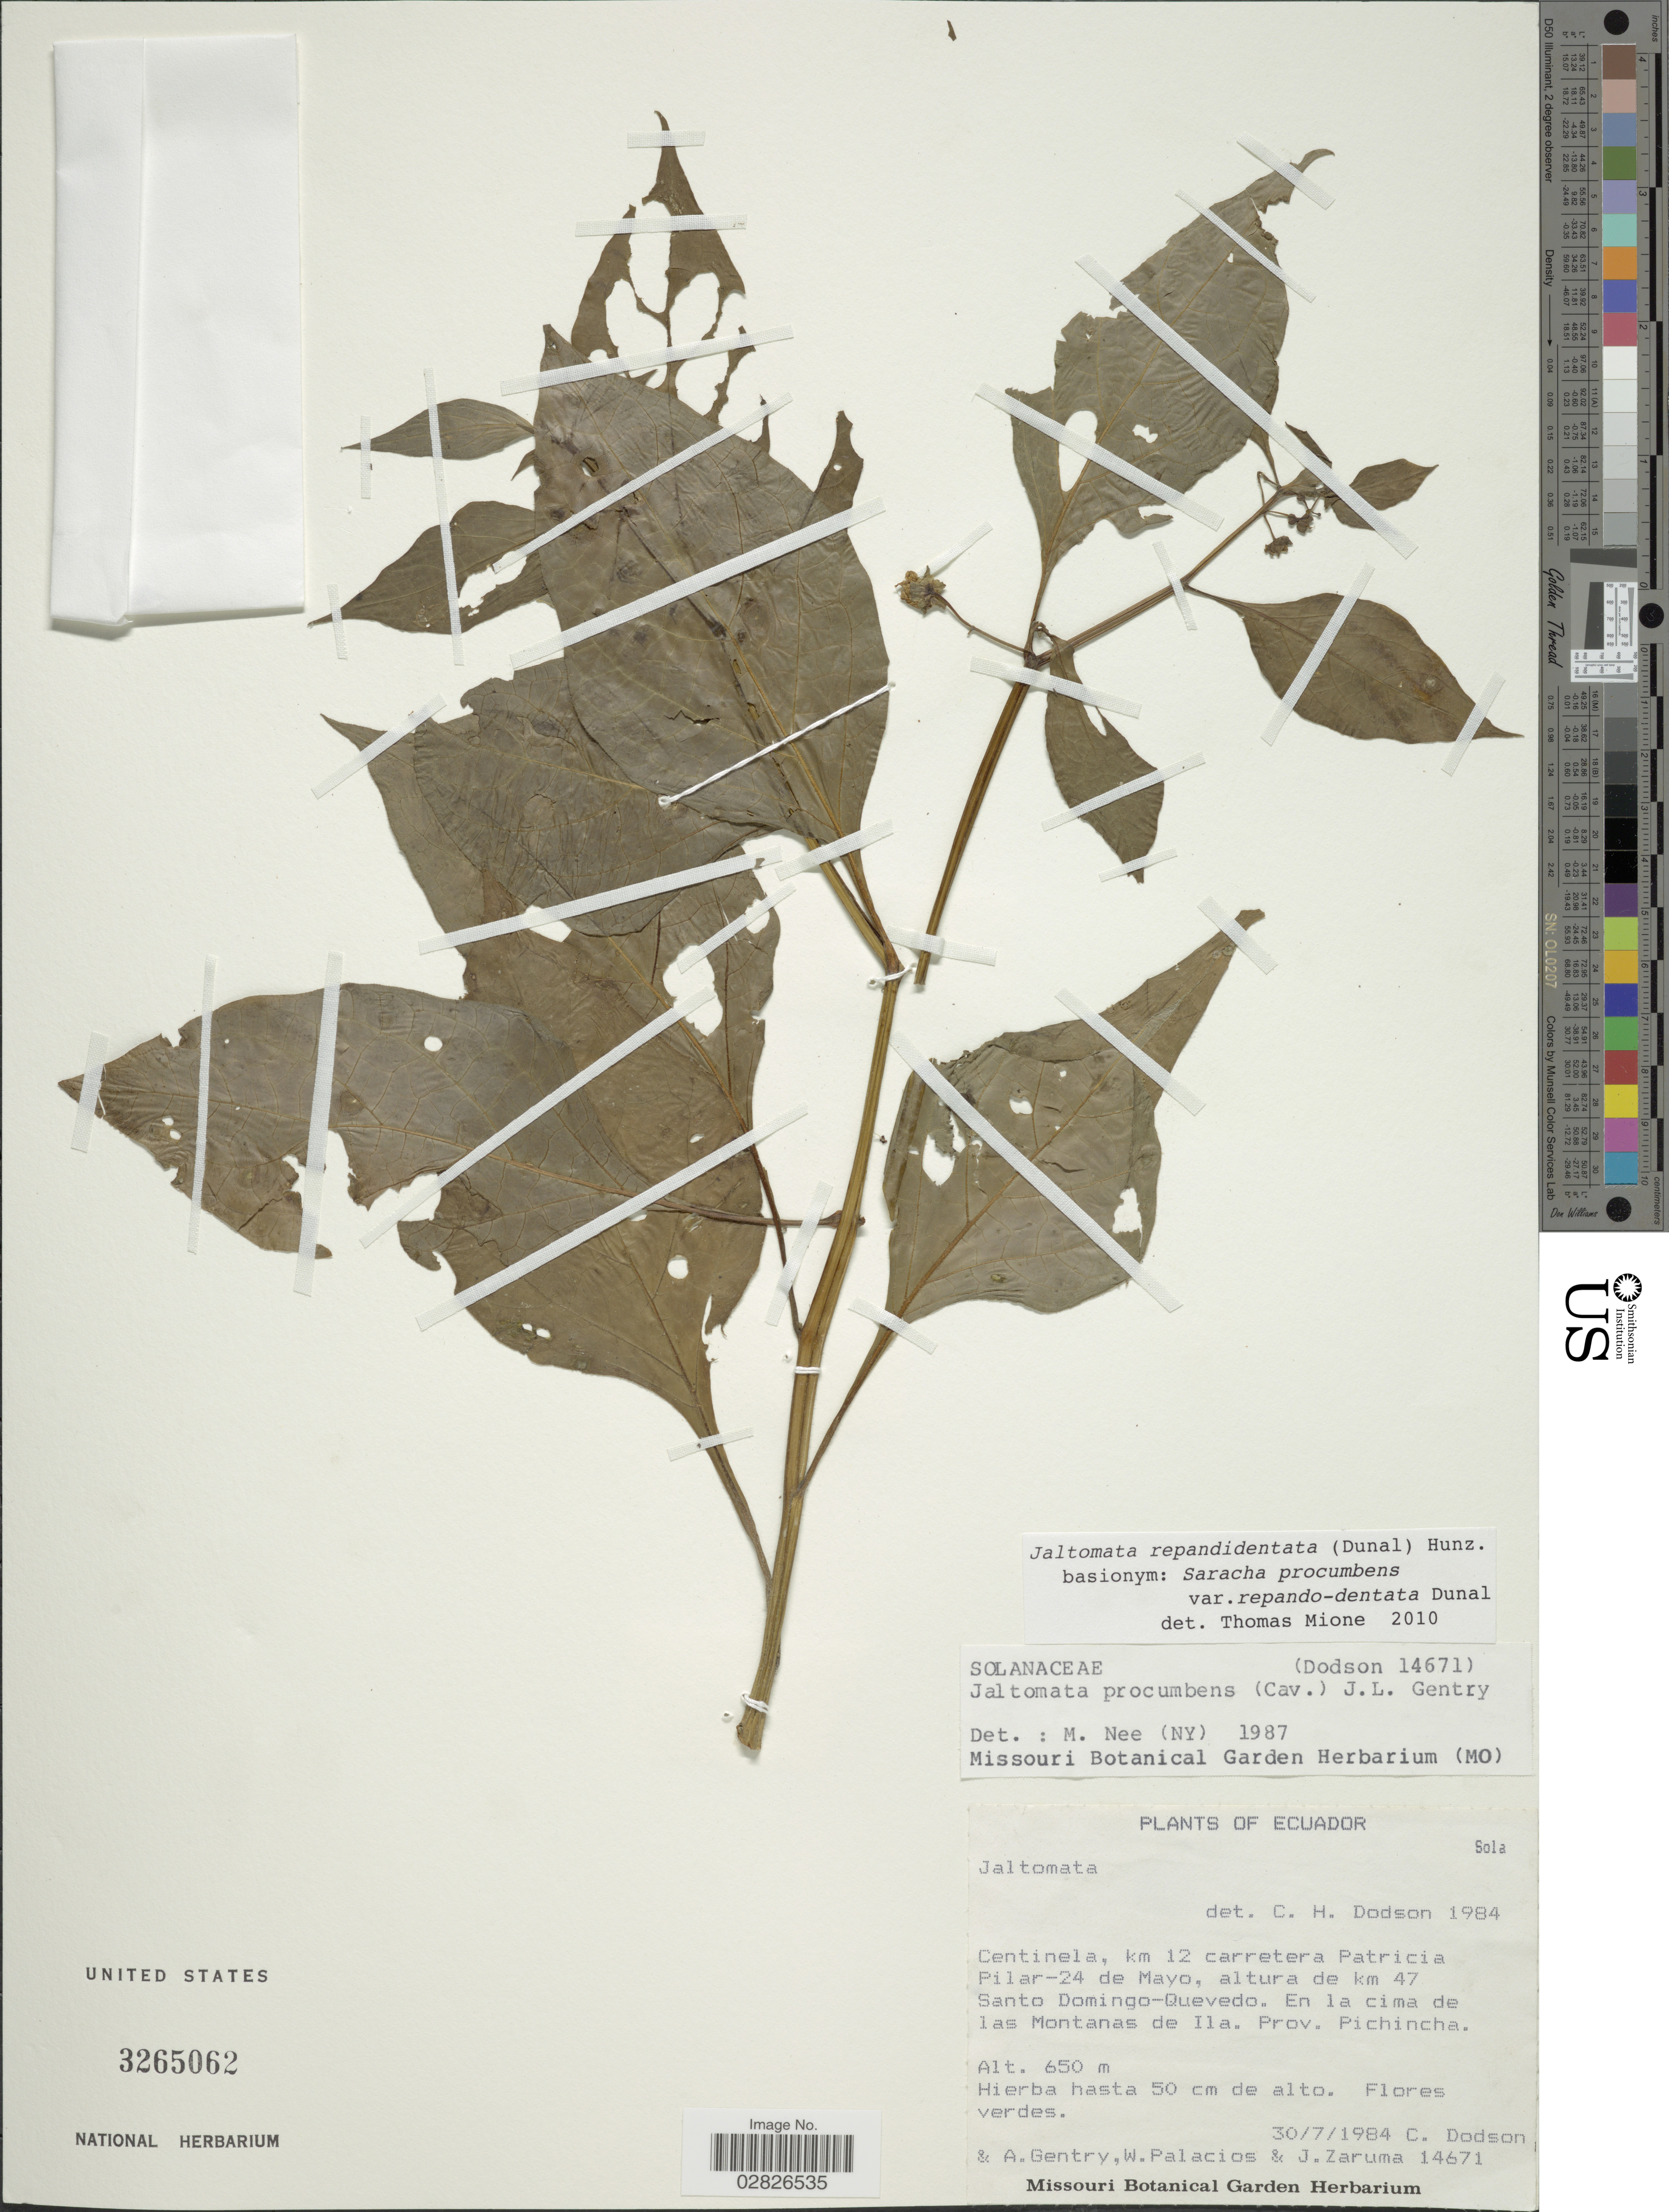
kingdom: Plantae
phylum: Tracheophyta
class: Magnoliopsida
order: Solanales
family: Solanaceae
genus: Jaltomata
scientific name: Jaltomata repandidentata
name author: (Dunal) Hunz.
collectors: C. Dodson, A. H. Gentry, W. Palacios & J. Zaruma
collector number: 14671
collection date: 1984-07-30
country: Ecuador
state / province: Pichincha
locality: Jaltomata, Centinela, km 12 carretera Patricia Pilar- 24 de Mayo, altura de km 47 Santo Domingo-Quevedo, En la cima de las Montanas de Ila.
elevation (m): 650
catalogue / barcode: US 3265062